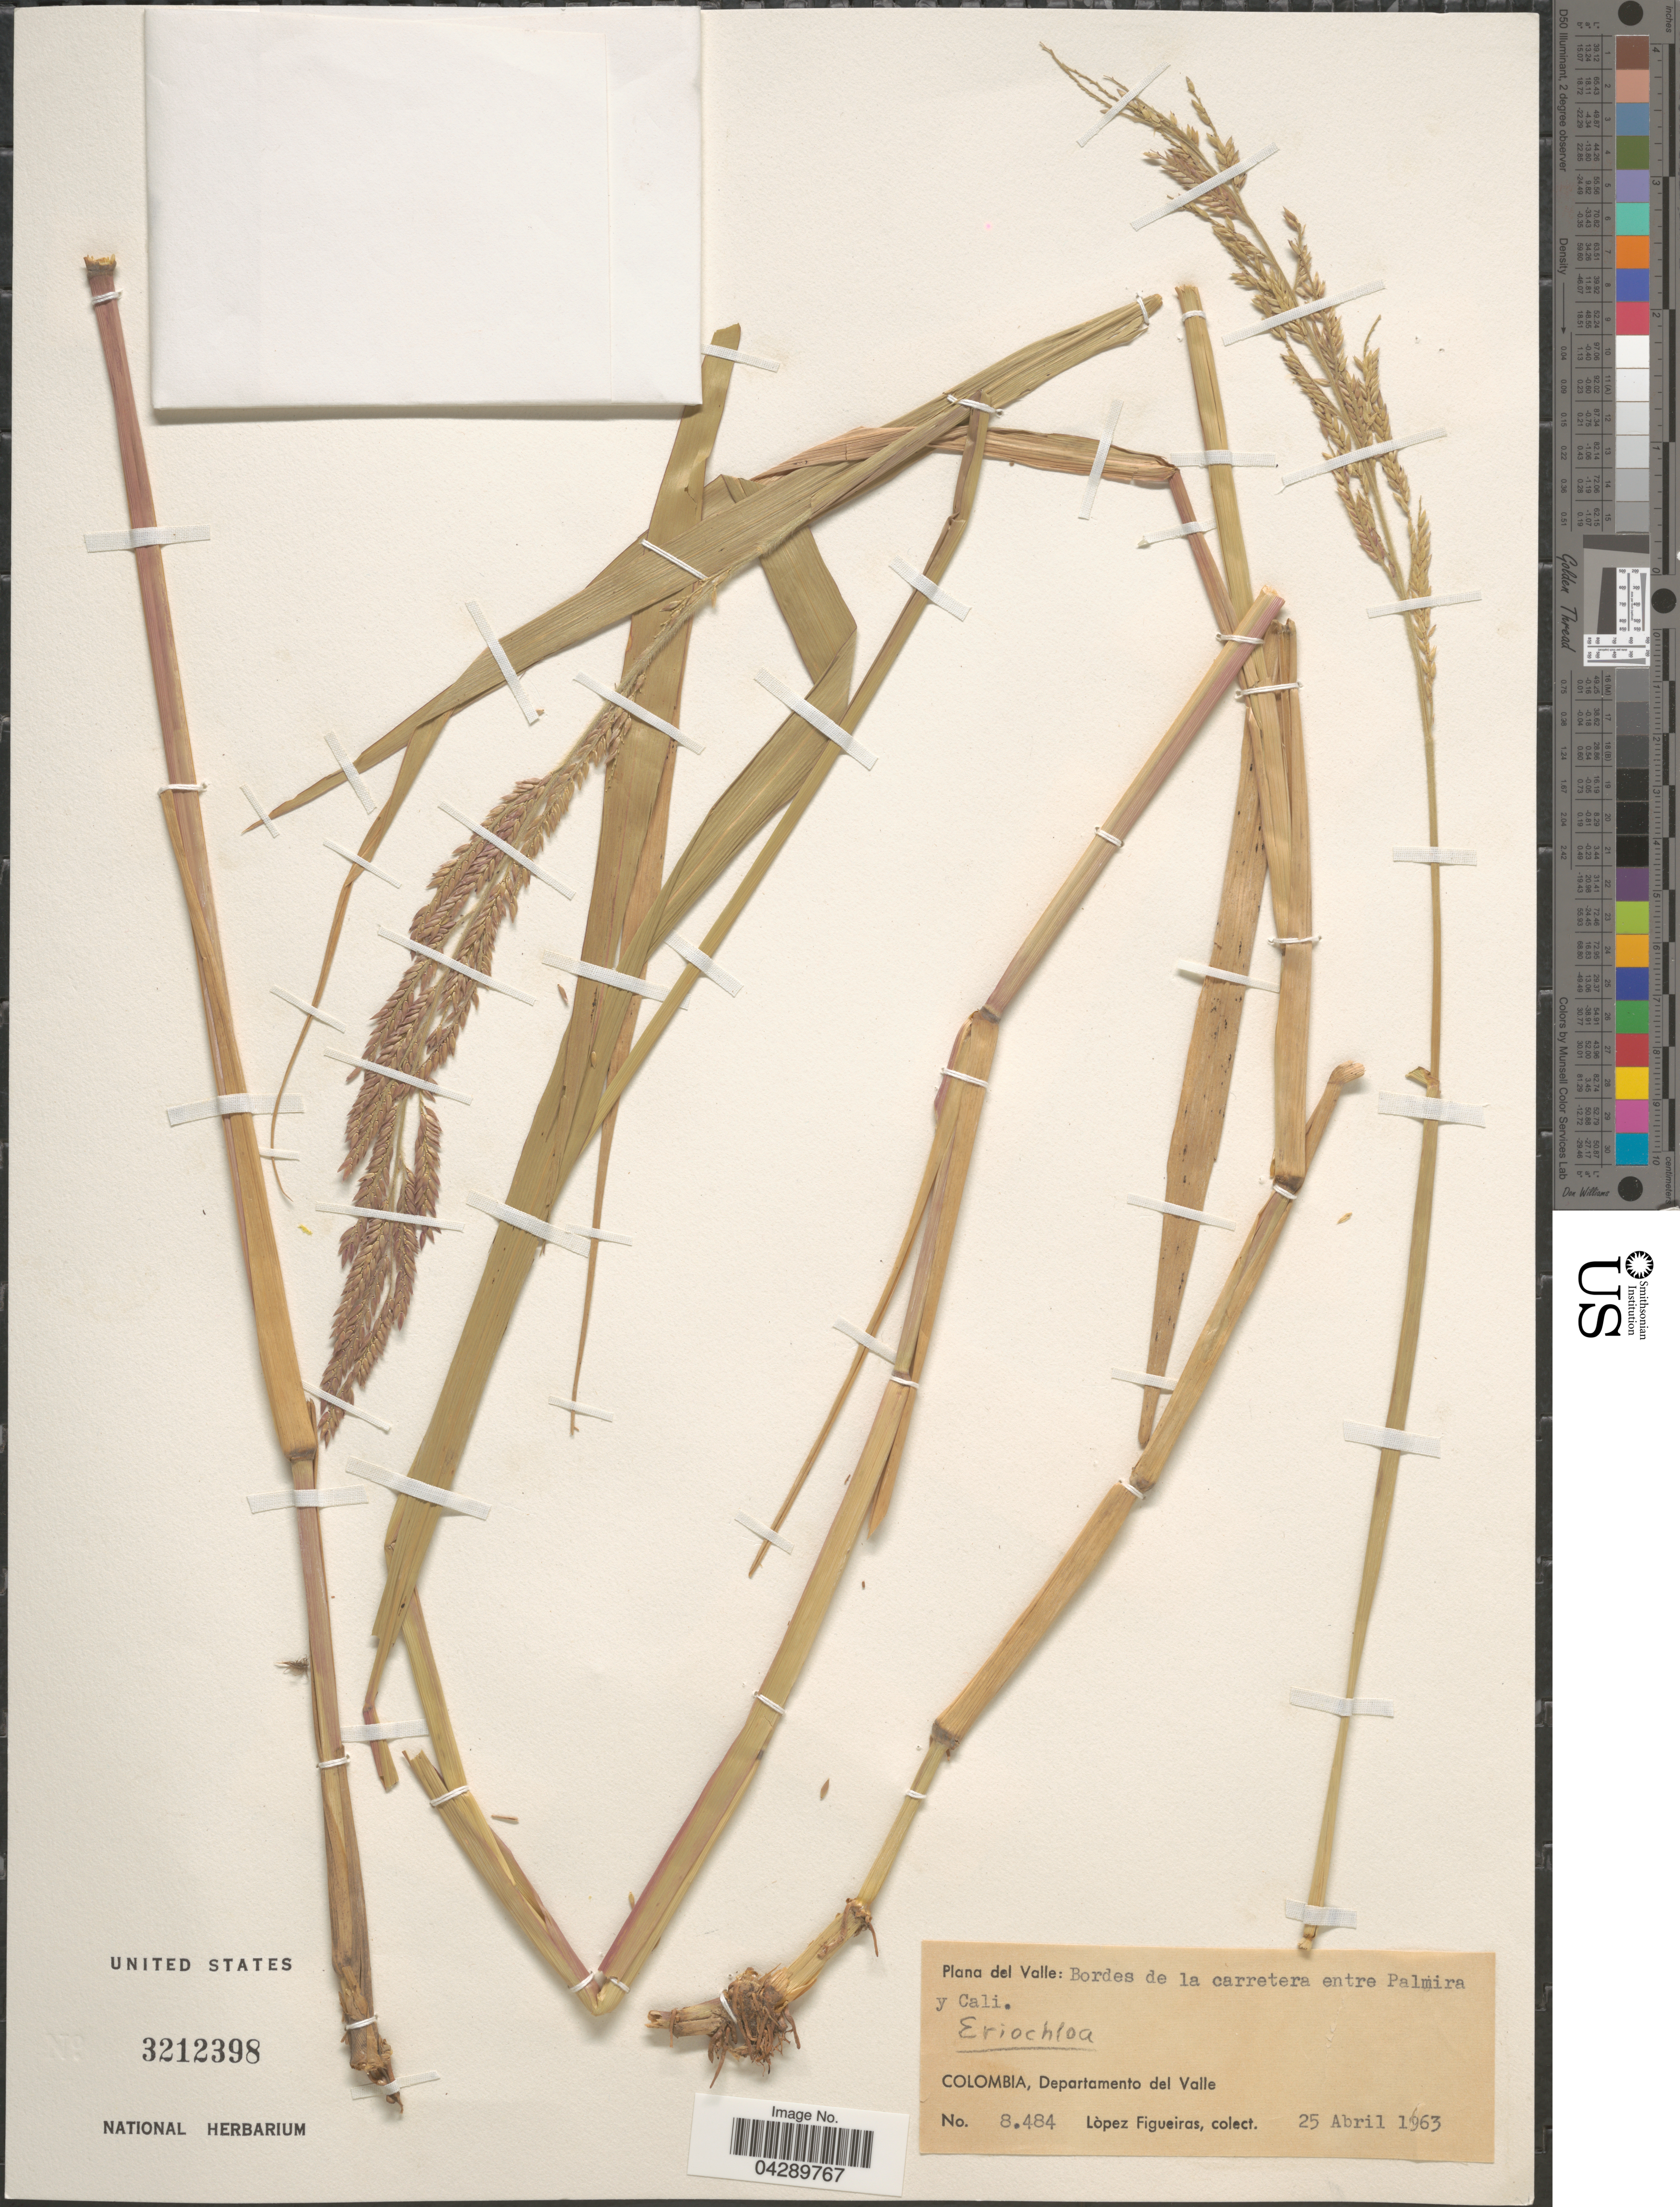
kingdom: Plantae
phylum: Tracheophyta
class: Liliopsida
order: Poales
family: Poaceae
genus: Eriochloa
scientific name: Eriochloa sp.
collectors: M. López Figueiras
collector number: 8484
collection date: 1963-04-25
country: Colombia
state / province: Valle del Cauca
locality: Bordes de la carretera entre Palmira y Cali. Departamento del Valle.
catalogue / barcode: US 3212398